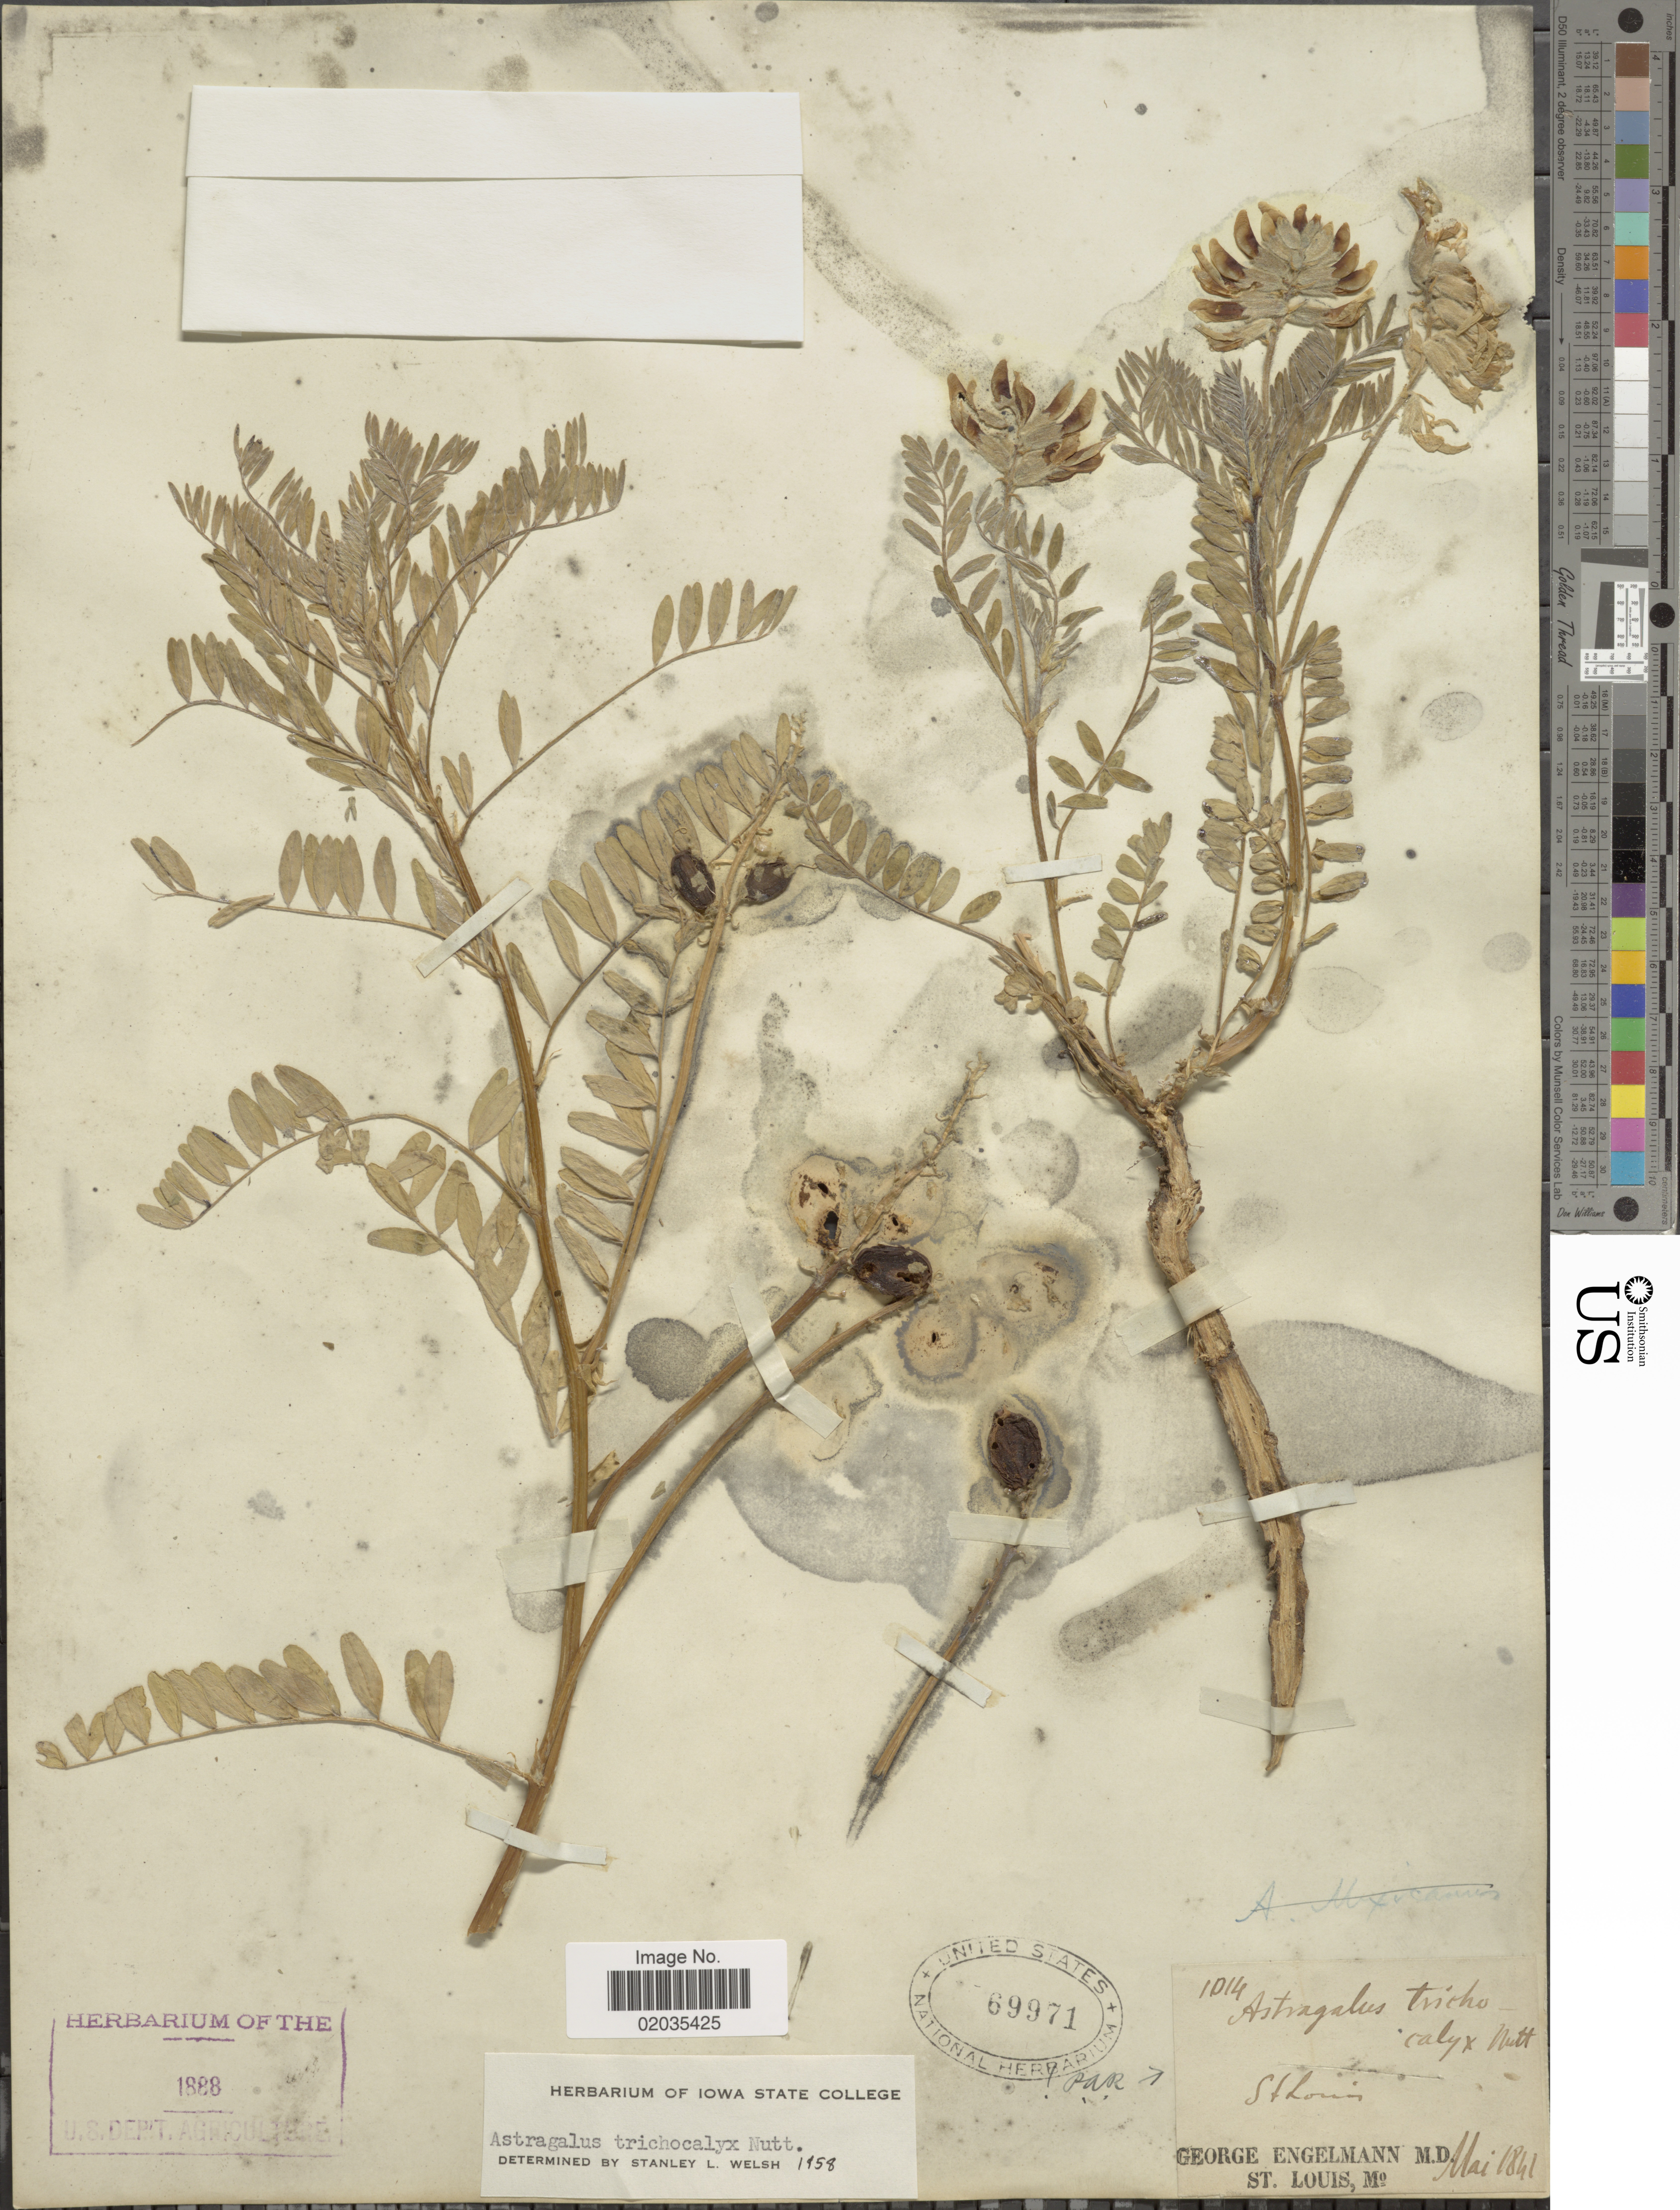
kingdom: Plantae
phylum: Tracheophyta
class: Magnoliopsida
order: Fabales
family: Fabaceae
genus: Astragalus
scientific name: Astragalus trichocalyx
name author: Nutt. ex Torr. & A. Gray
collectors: G. Engelmann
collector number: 1014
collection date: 1841-05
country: United States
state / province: Missouri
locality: St. Louis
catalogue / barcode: US 69971